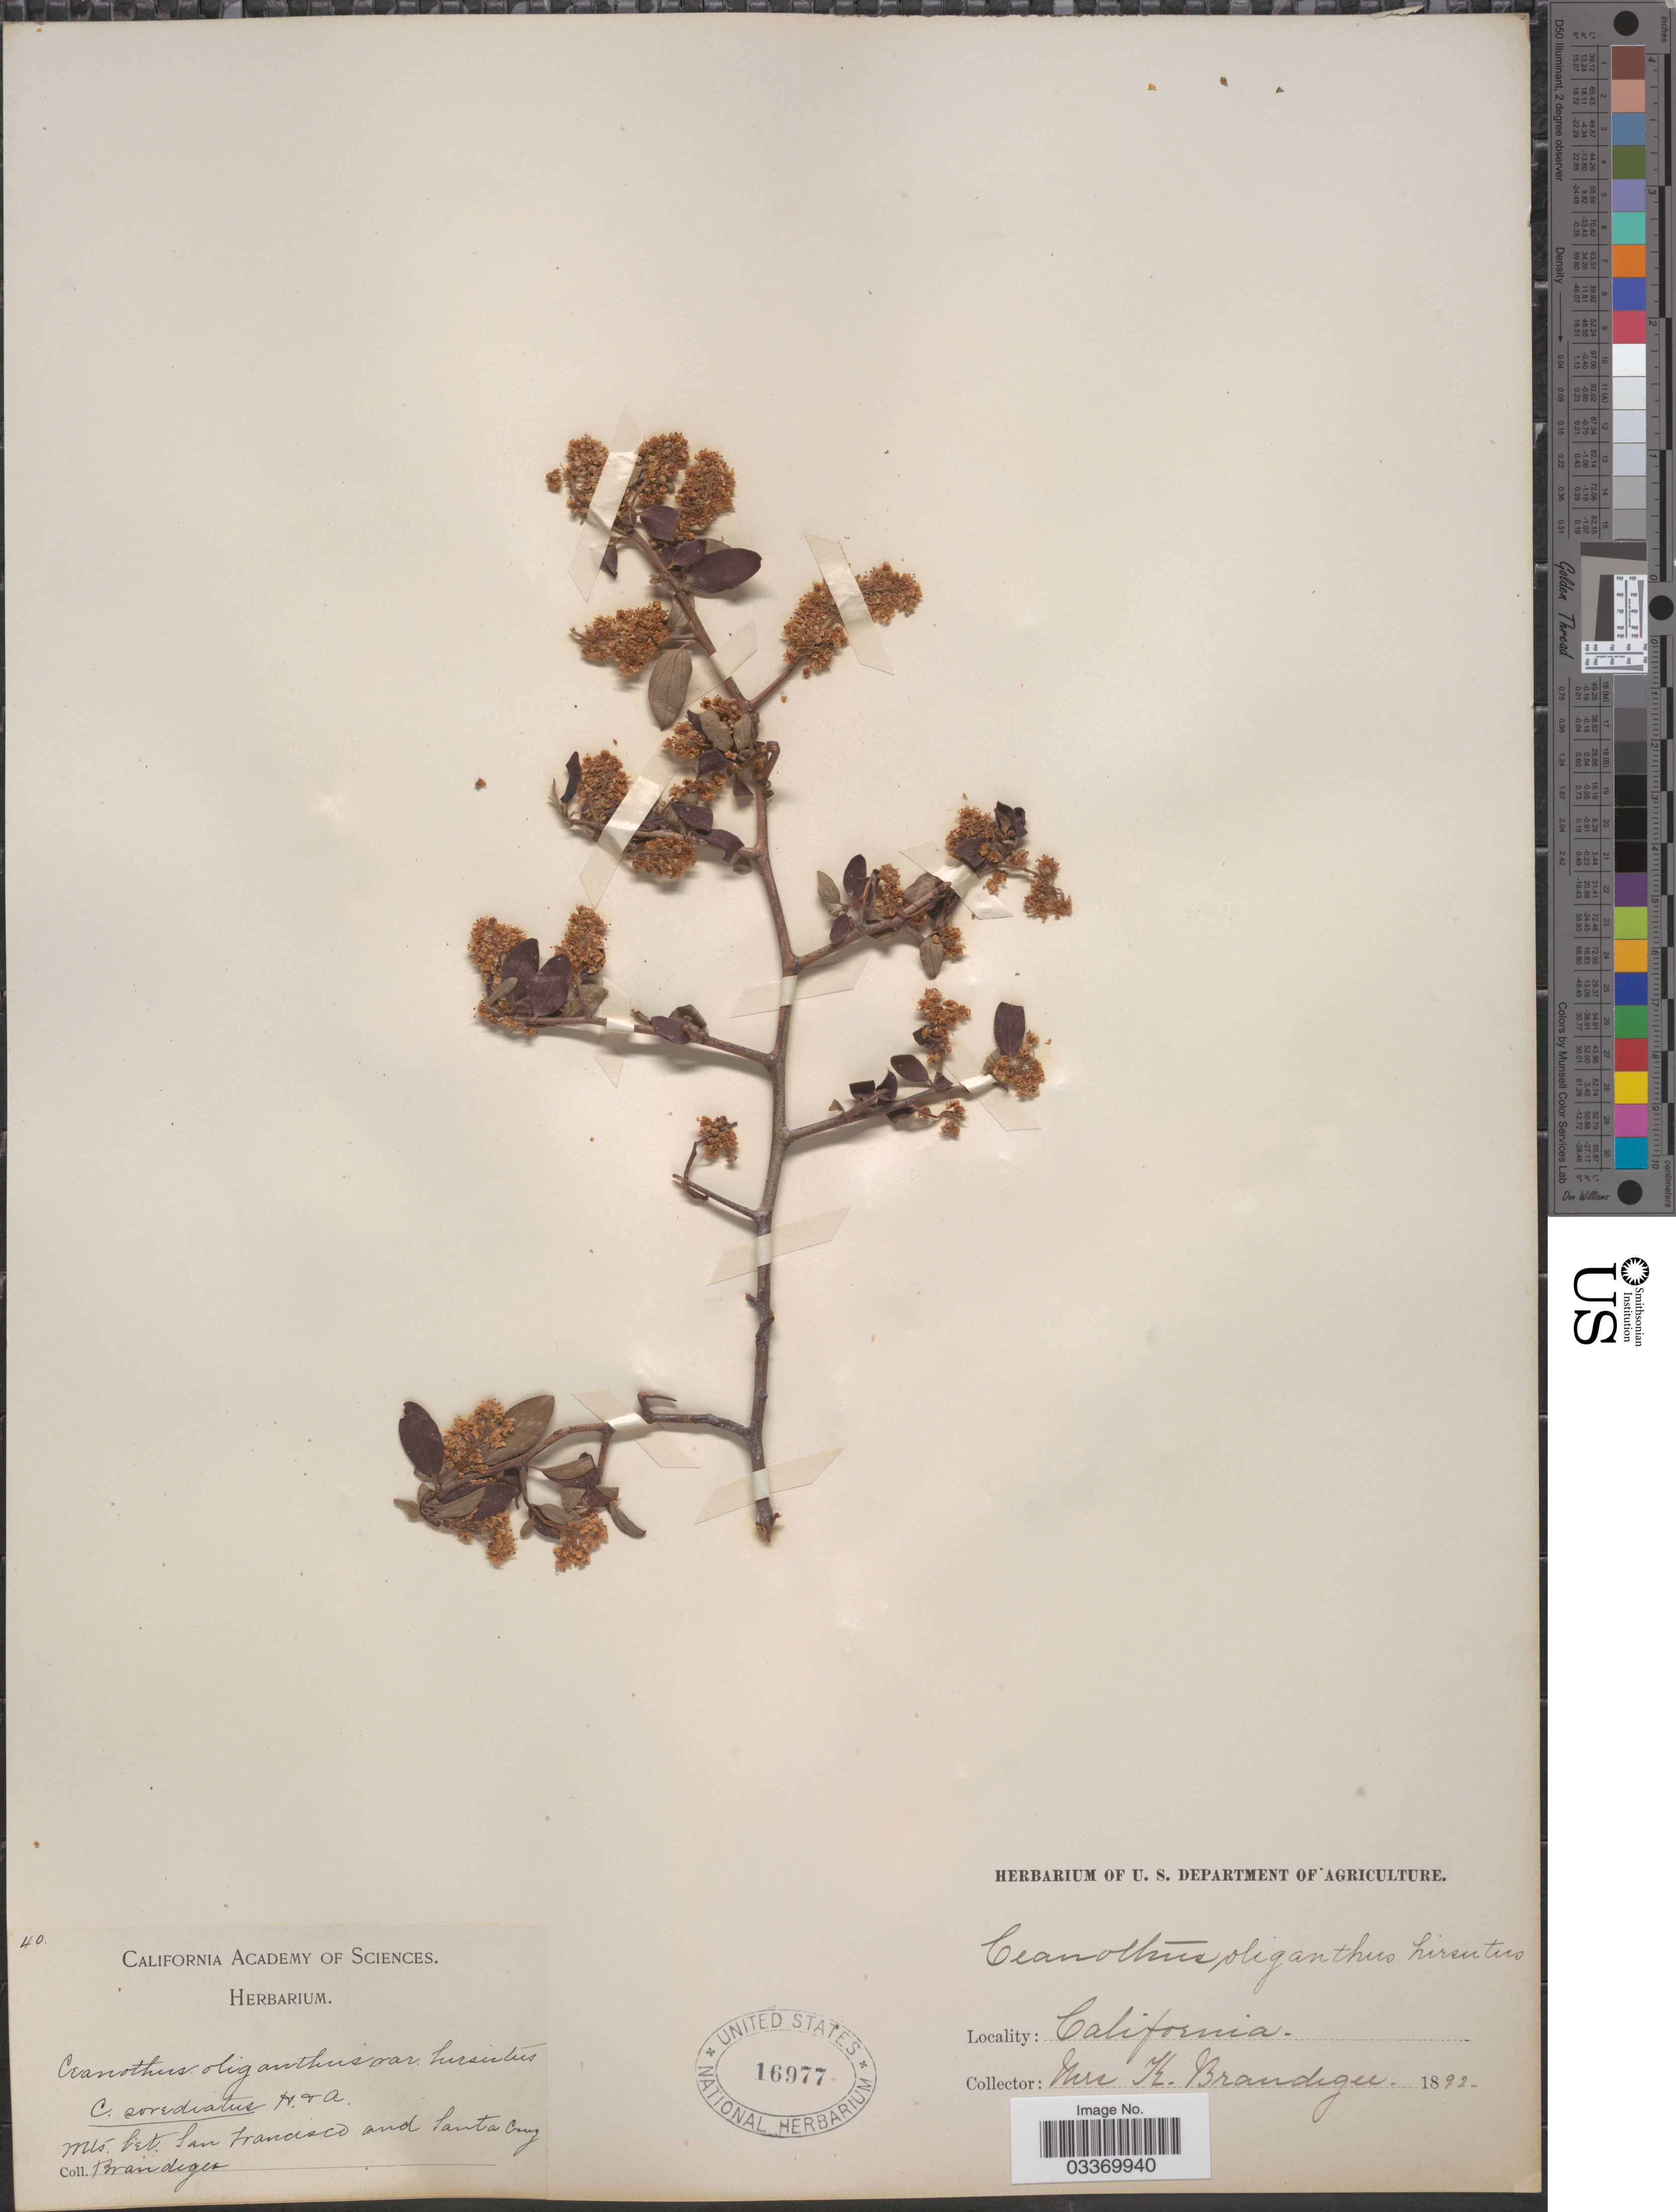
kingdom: Plantae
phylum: Tracheophyta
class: Magnoliopsida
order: Rosales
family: Rhamnaceae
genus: Ceanothus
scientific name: Ceanothus oliganthus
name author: Nutt.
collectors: K. Brandegee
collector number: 40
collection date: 1892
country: United States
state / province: California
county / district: San Francisco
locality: Mts. bet. San Francisco and Santa Cruz.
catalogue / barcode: US 16977